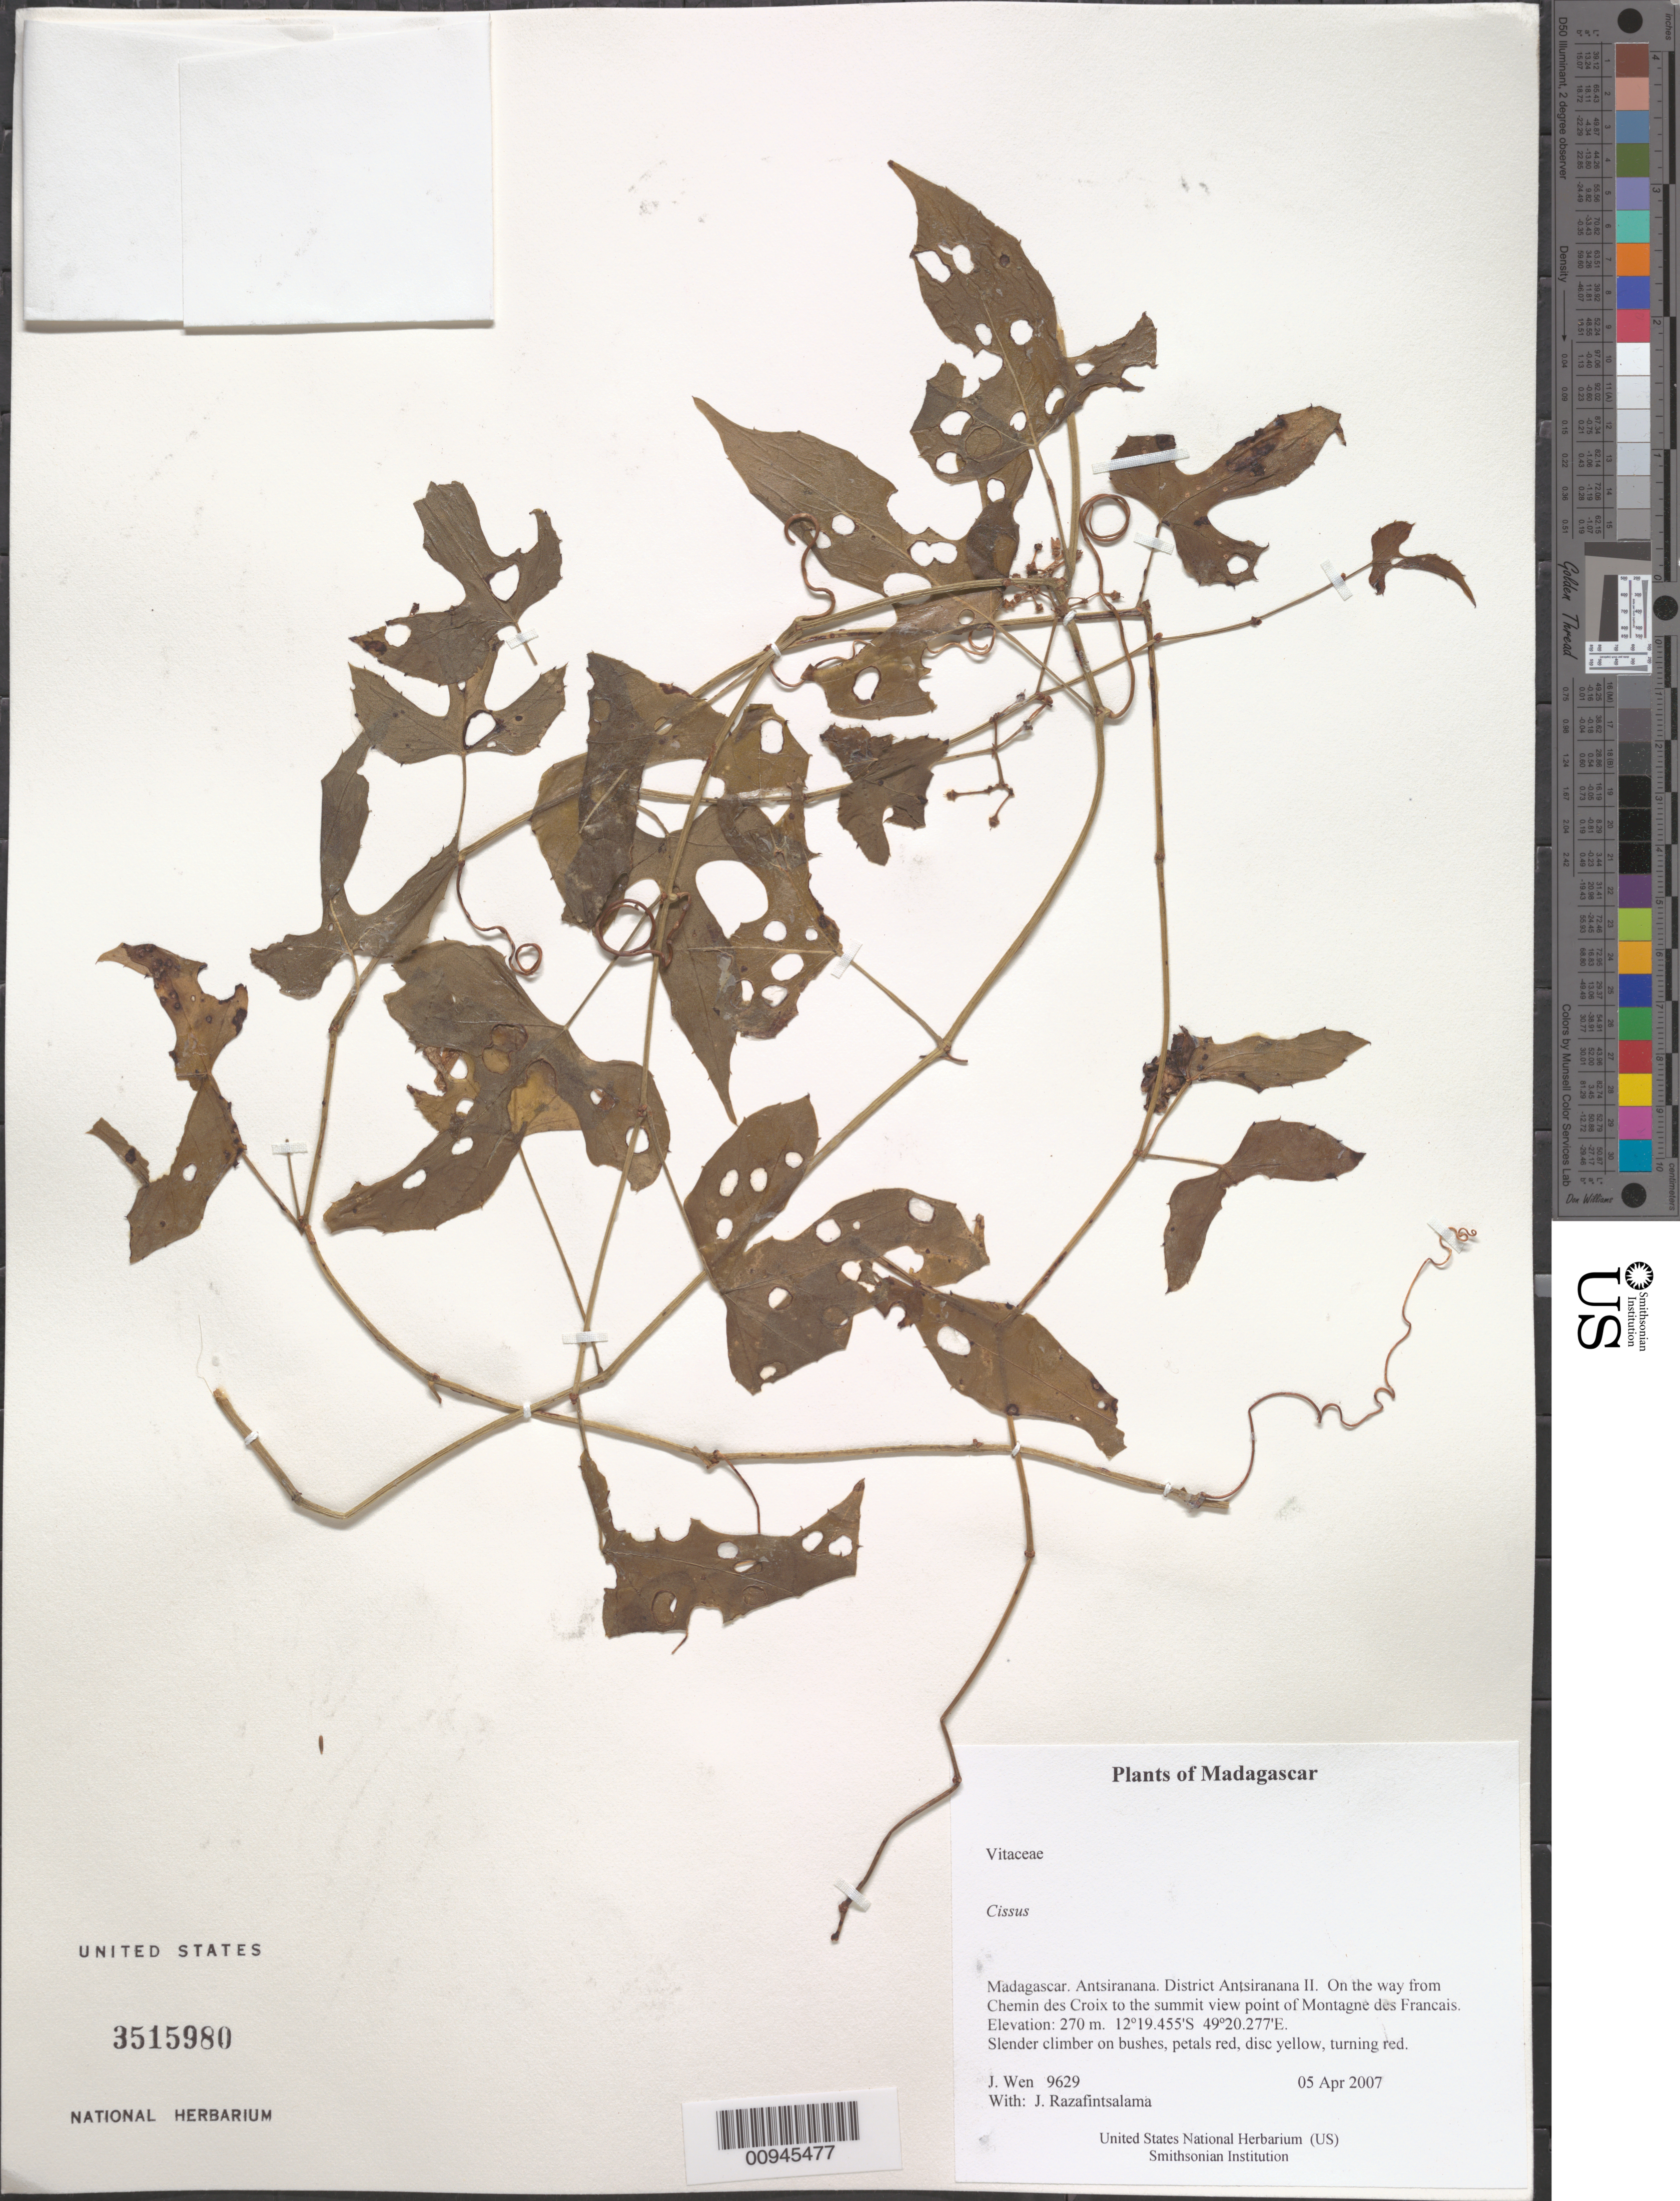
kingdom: Plantae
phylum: Tracheophyta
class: Magnoliopsida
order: Vitales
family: Vitaceae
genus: Cissus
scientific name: Cissus sp.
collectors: J. Wen & J. Razafintsalama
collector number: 9629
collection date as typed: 05 Apr 2007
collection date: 2007-04-05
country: Madagascar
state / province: Diana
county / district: Antsiranana II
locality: District Antsiranana II. On the way from Chemin des Croix to the summit view point of Montagne des Francais.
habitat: on bushes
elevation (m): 270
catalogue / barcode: US 3515980